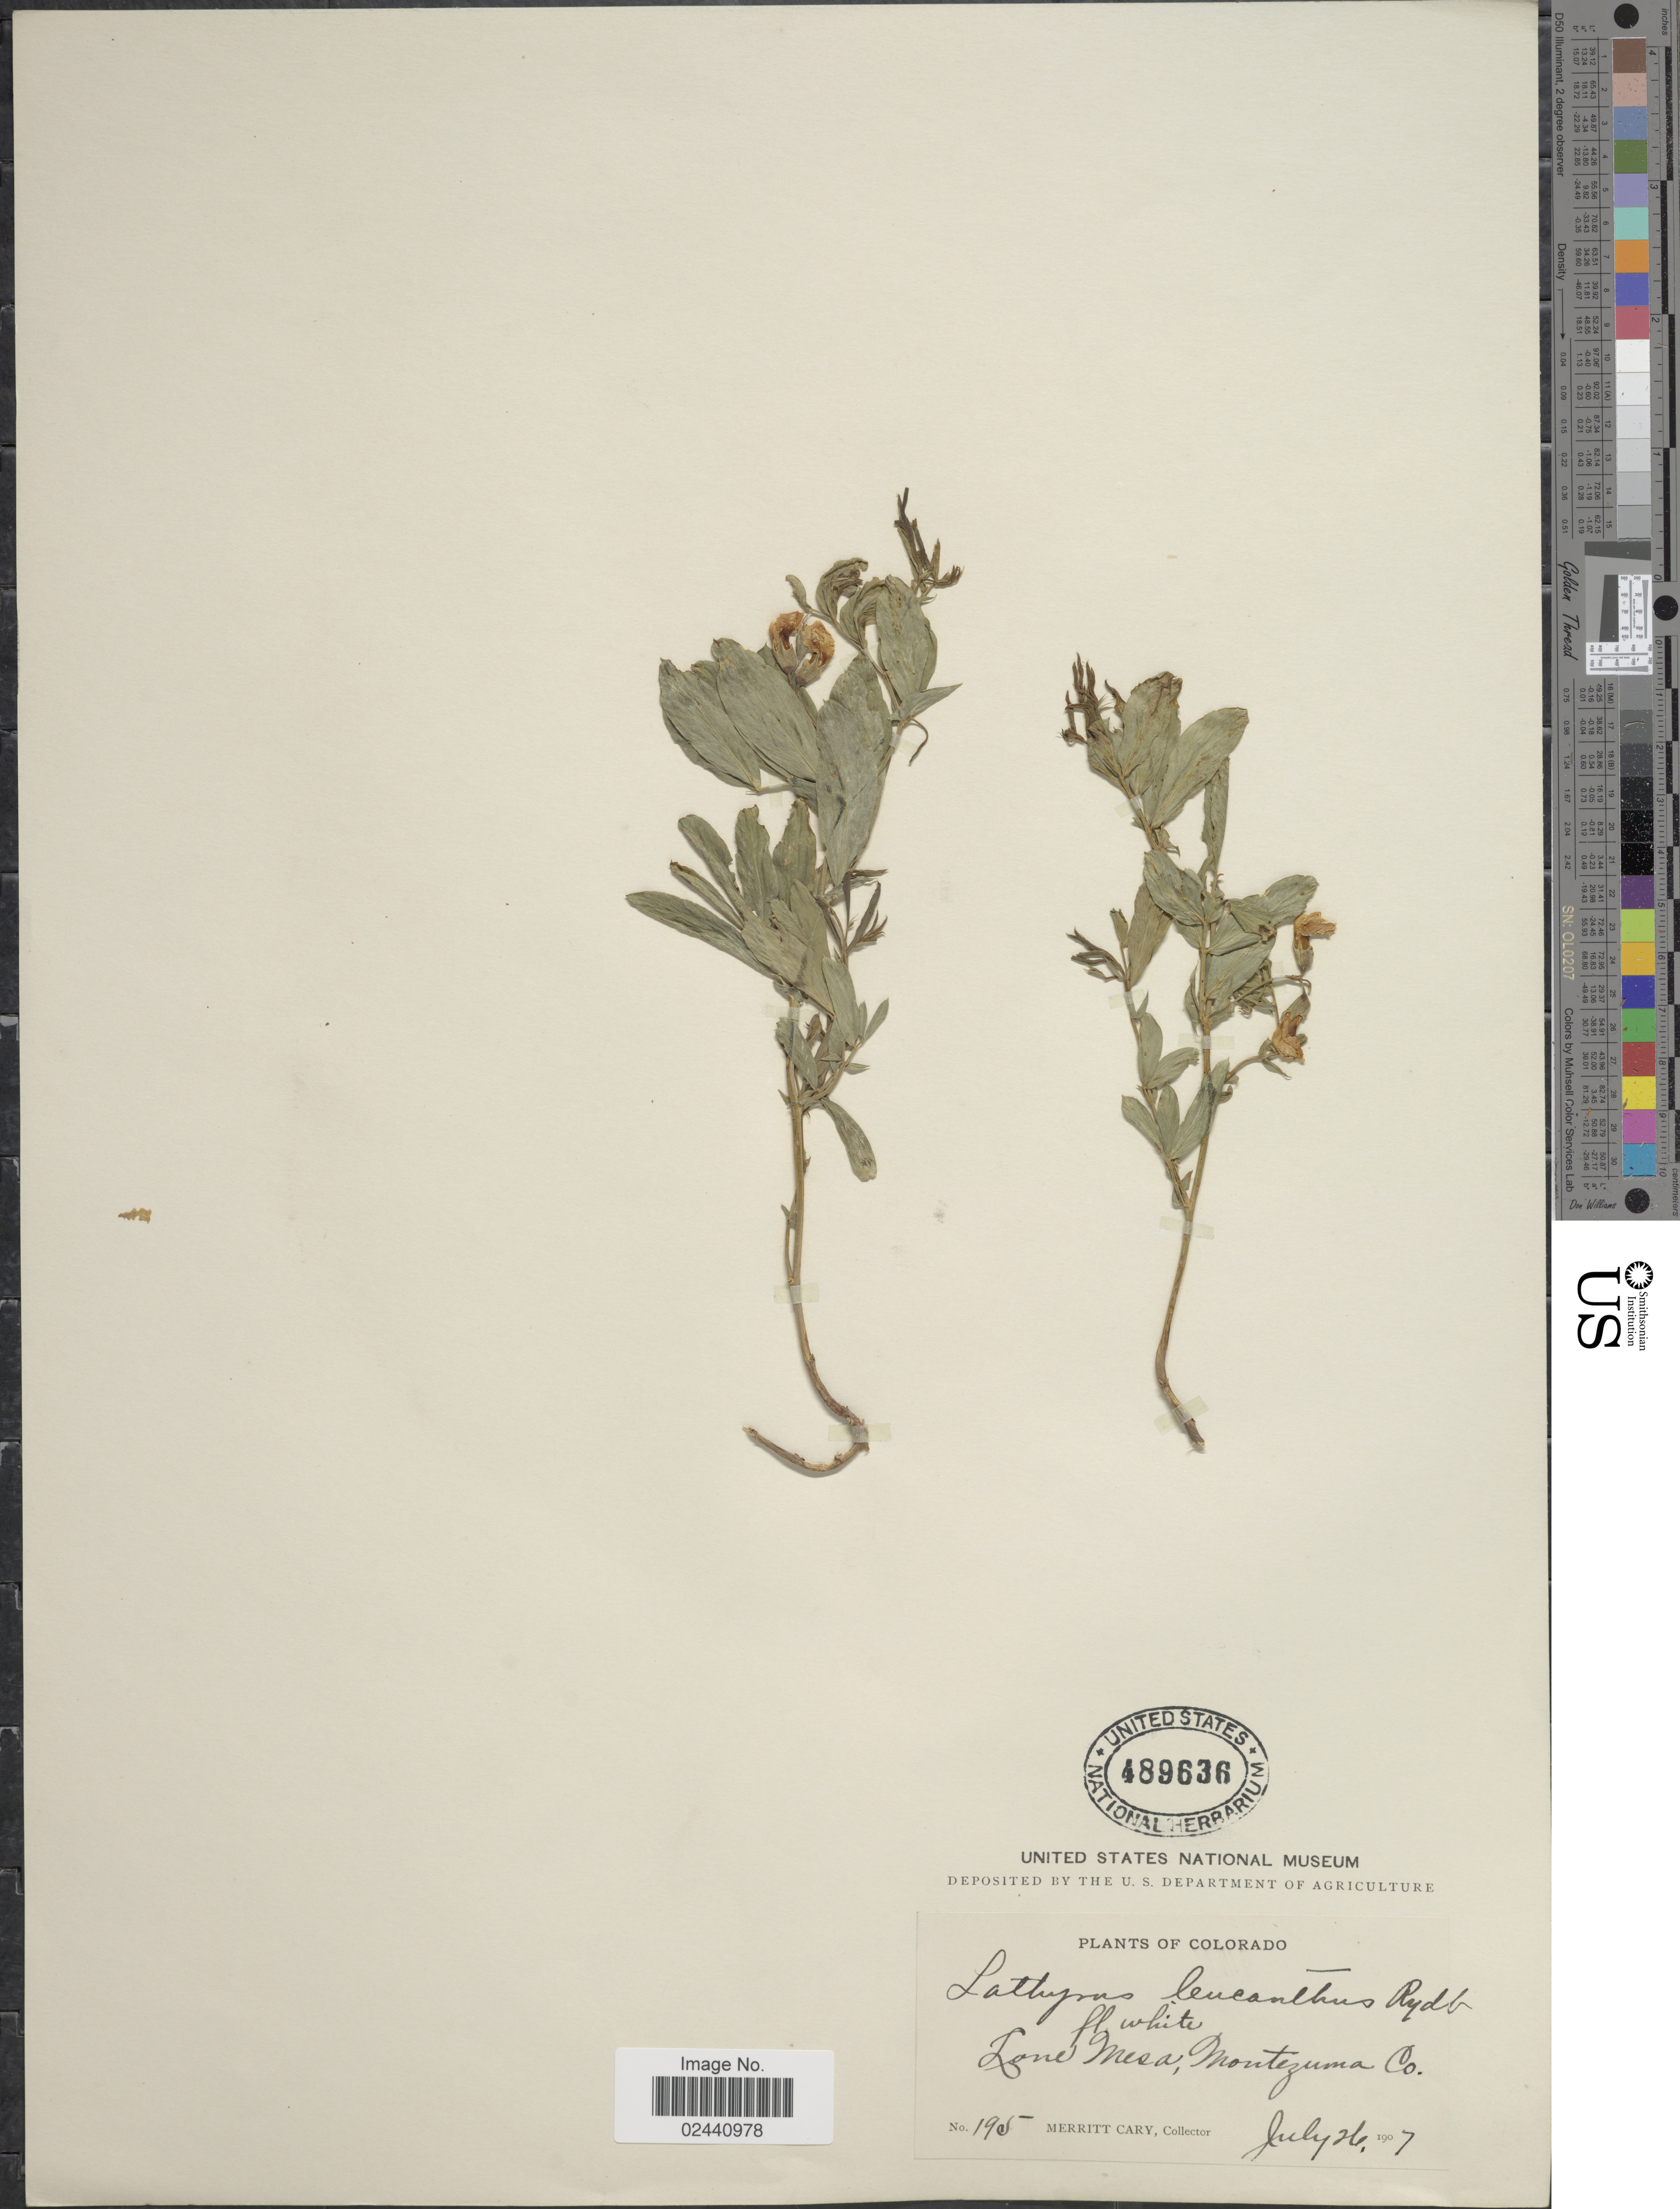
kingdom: Plantae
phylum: Tracheophyta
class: Magnoliopsida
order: Fabales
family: Fabaceae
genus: Lathyrus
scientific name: Lathyrus leucanthus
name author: Rydb.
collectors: M. Cary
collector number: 195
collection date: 1907-07-26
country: United States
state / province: Colorado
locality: Zone Mesa, Montezuma Co.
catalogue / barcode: US 489636